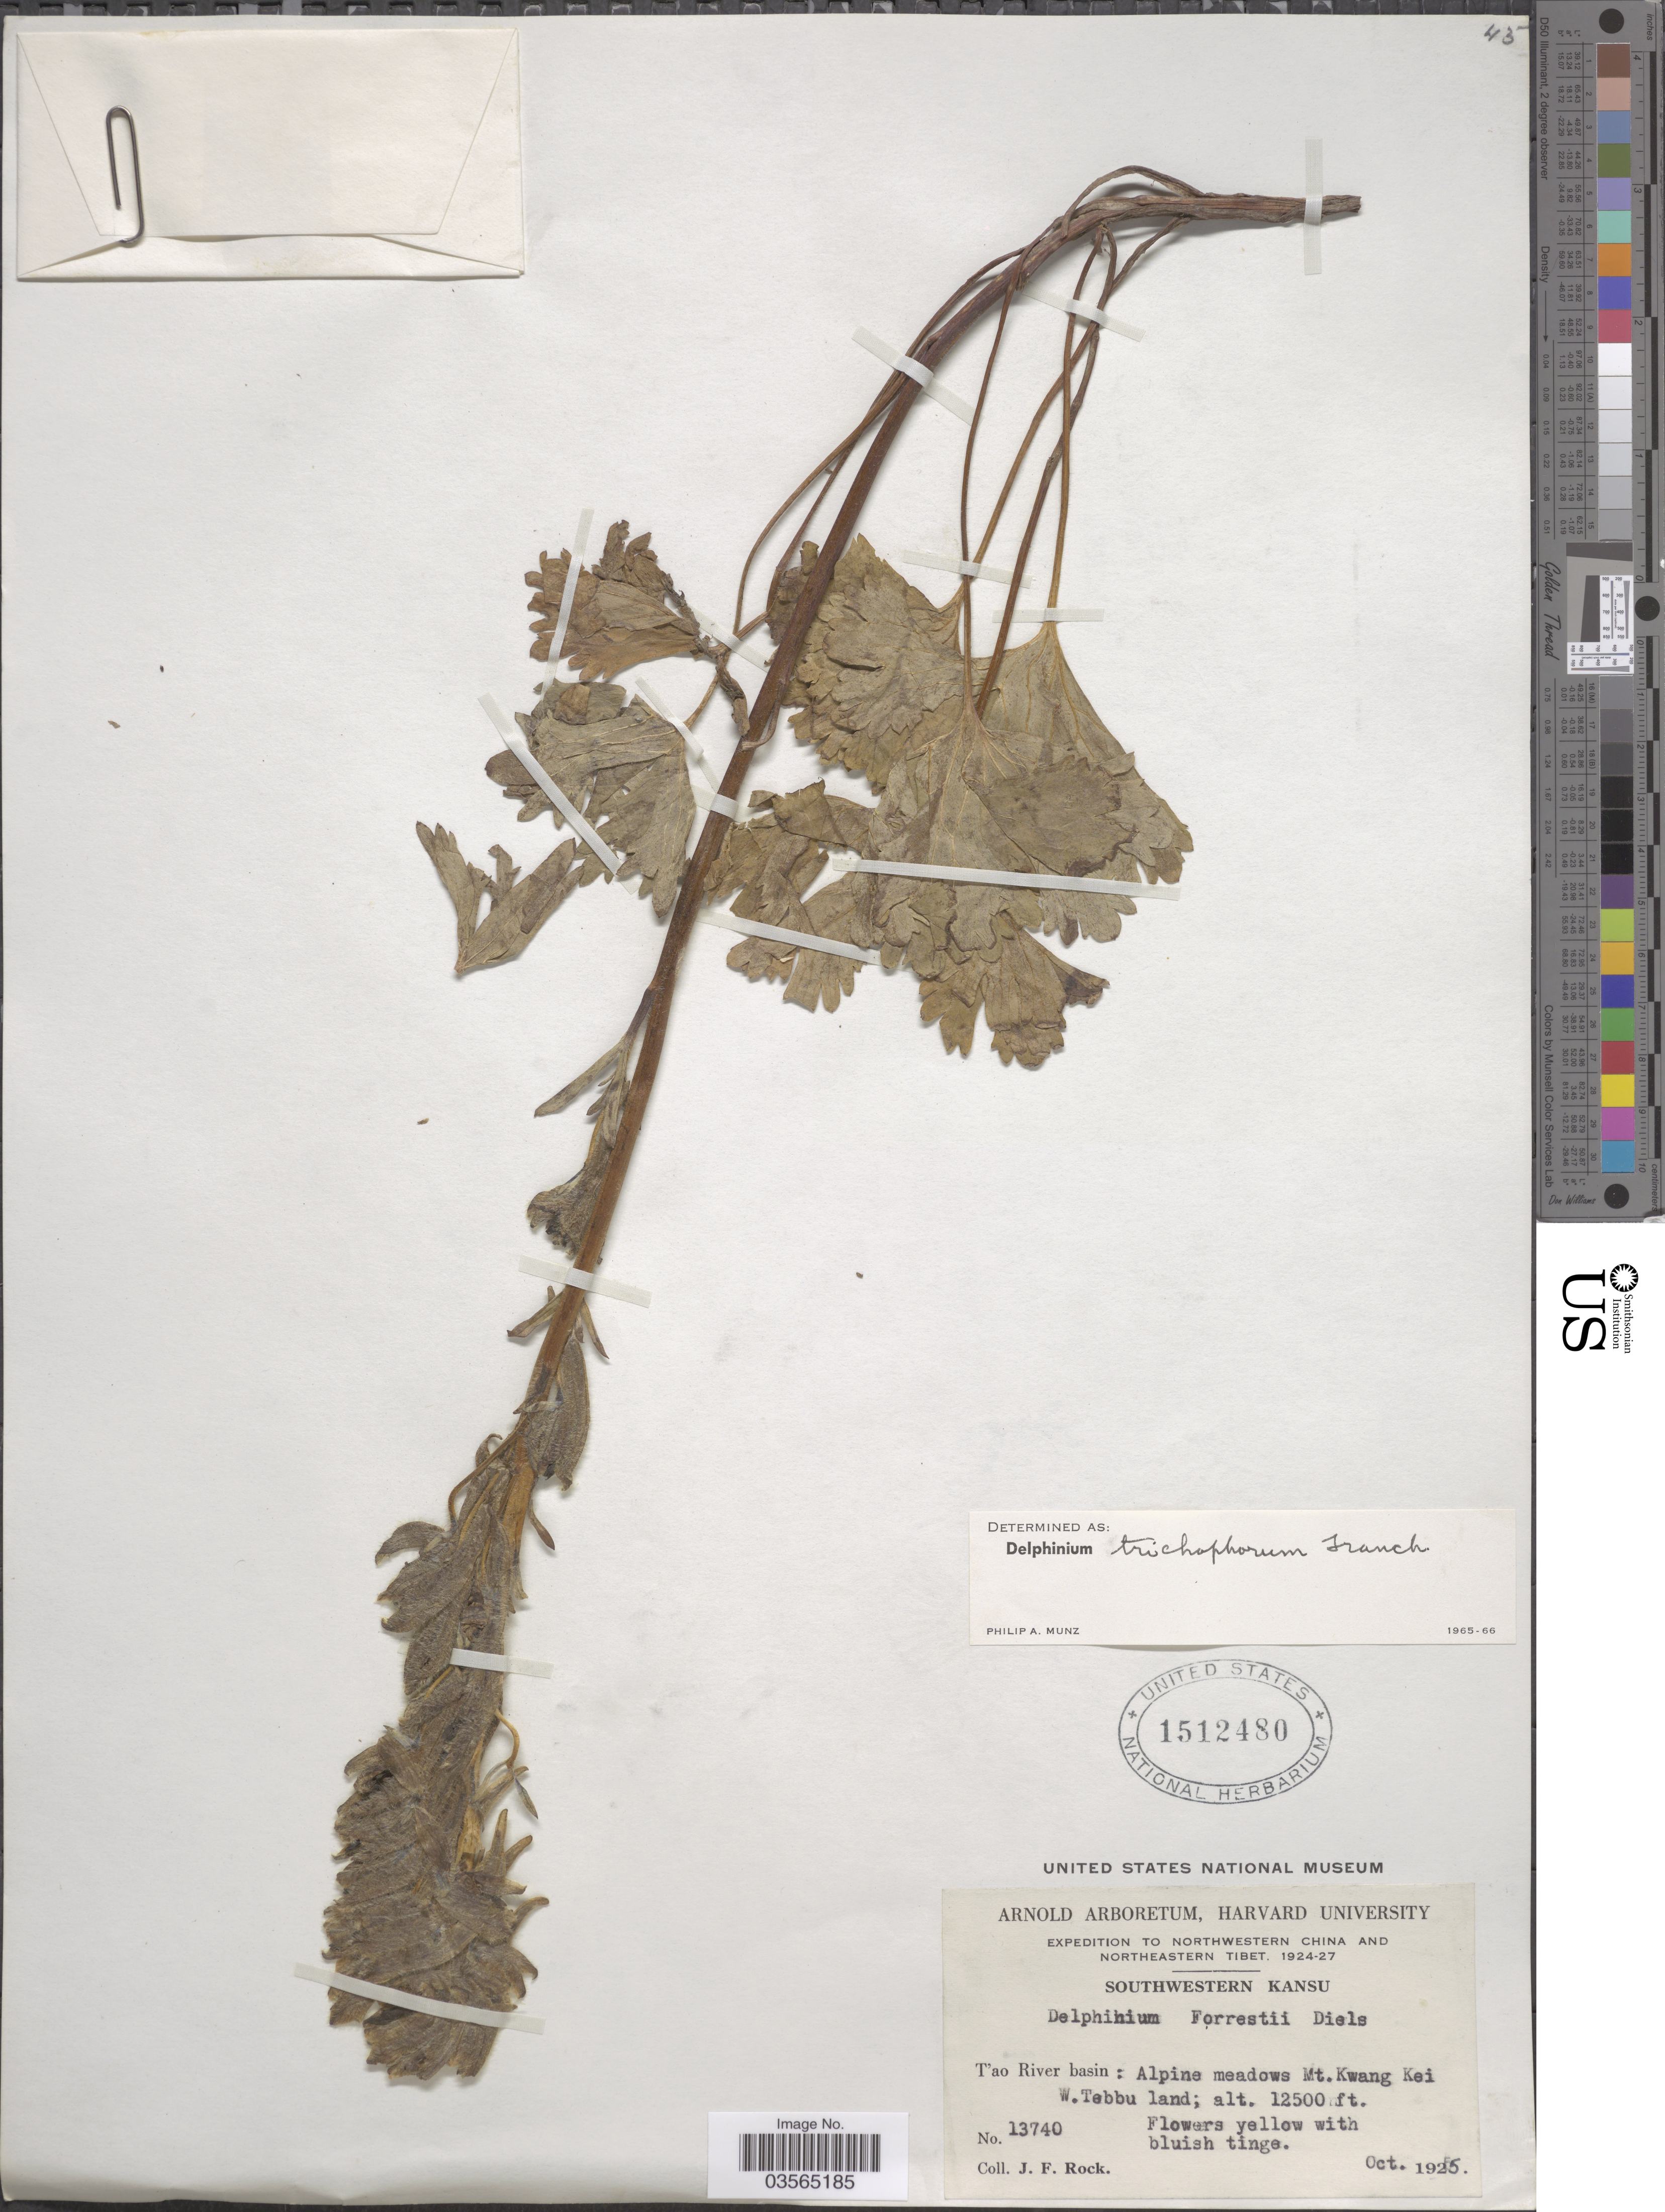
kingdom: Plantae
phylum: Tracheophyta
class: Magnoliopsida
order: Ranunculales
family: Ranunculaceae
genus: Delphinium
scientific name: Delphinium trichophorum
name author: Franch.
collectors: J. Rock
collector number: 13740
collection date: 1925-10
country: China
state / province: Gansu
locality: Northwestern China. Southwestern Kansu. T'ao River basin: Alpine meadows Mt. Kwang Kei W. Tebbu land.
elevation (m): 3810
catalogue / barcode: US 1512480